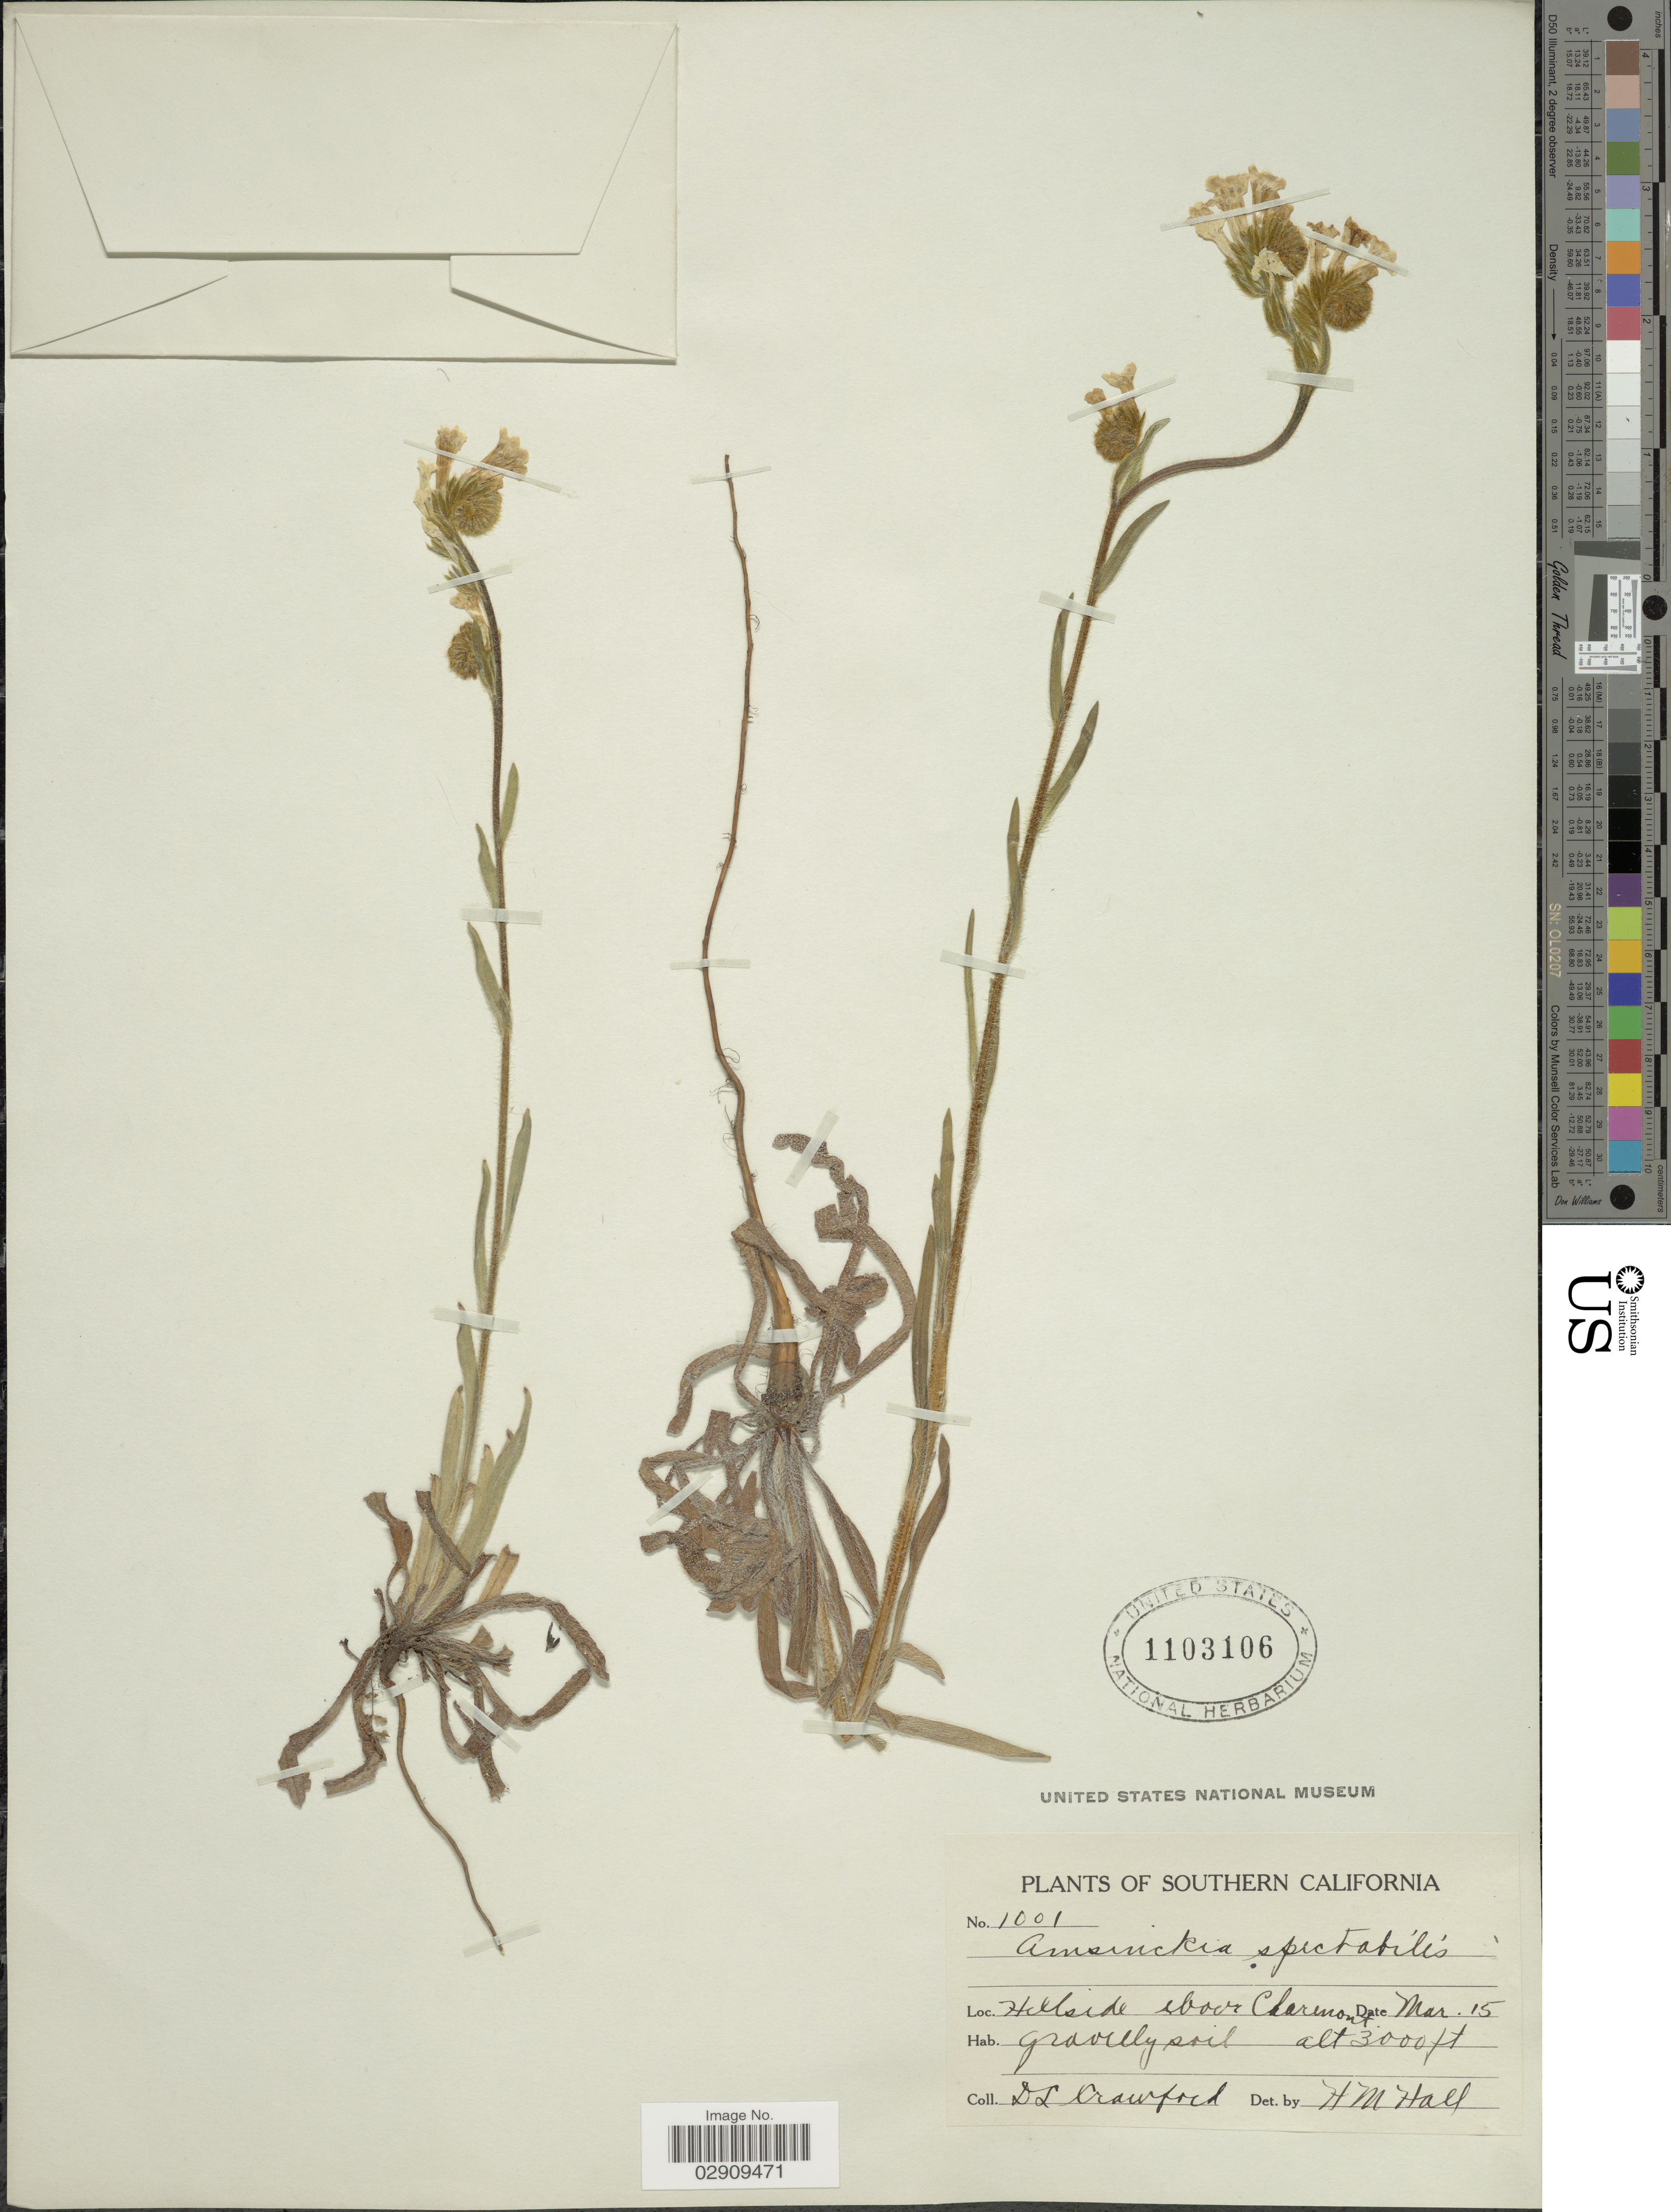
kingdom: Plantae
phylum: Tracheophyta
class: Magnoliopsida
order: Boraginales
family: Boraginaceae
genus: Amsinckia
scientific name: Amsinckia spectabilis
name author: Fisch. & C.A. Mey.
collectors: D. L. Crawford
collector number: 1001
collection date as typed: Transcribed d/m/y: /3/15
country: United States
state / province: California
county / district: Los Angeles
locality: Southern California. Hillside above Claremont.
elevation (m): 914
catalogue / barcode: US 1103106